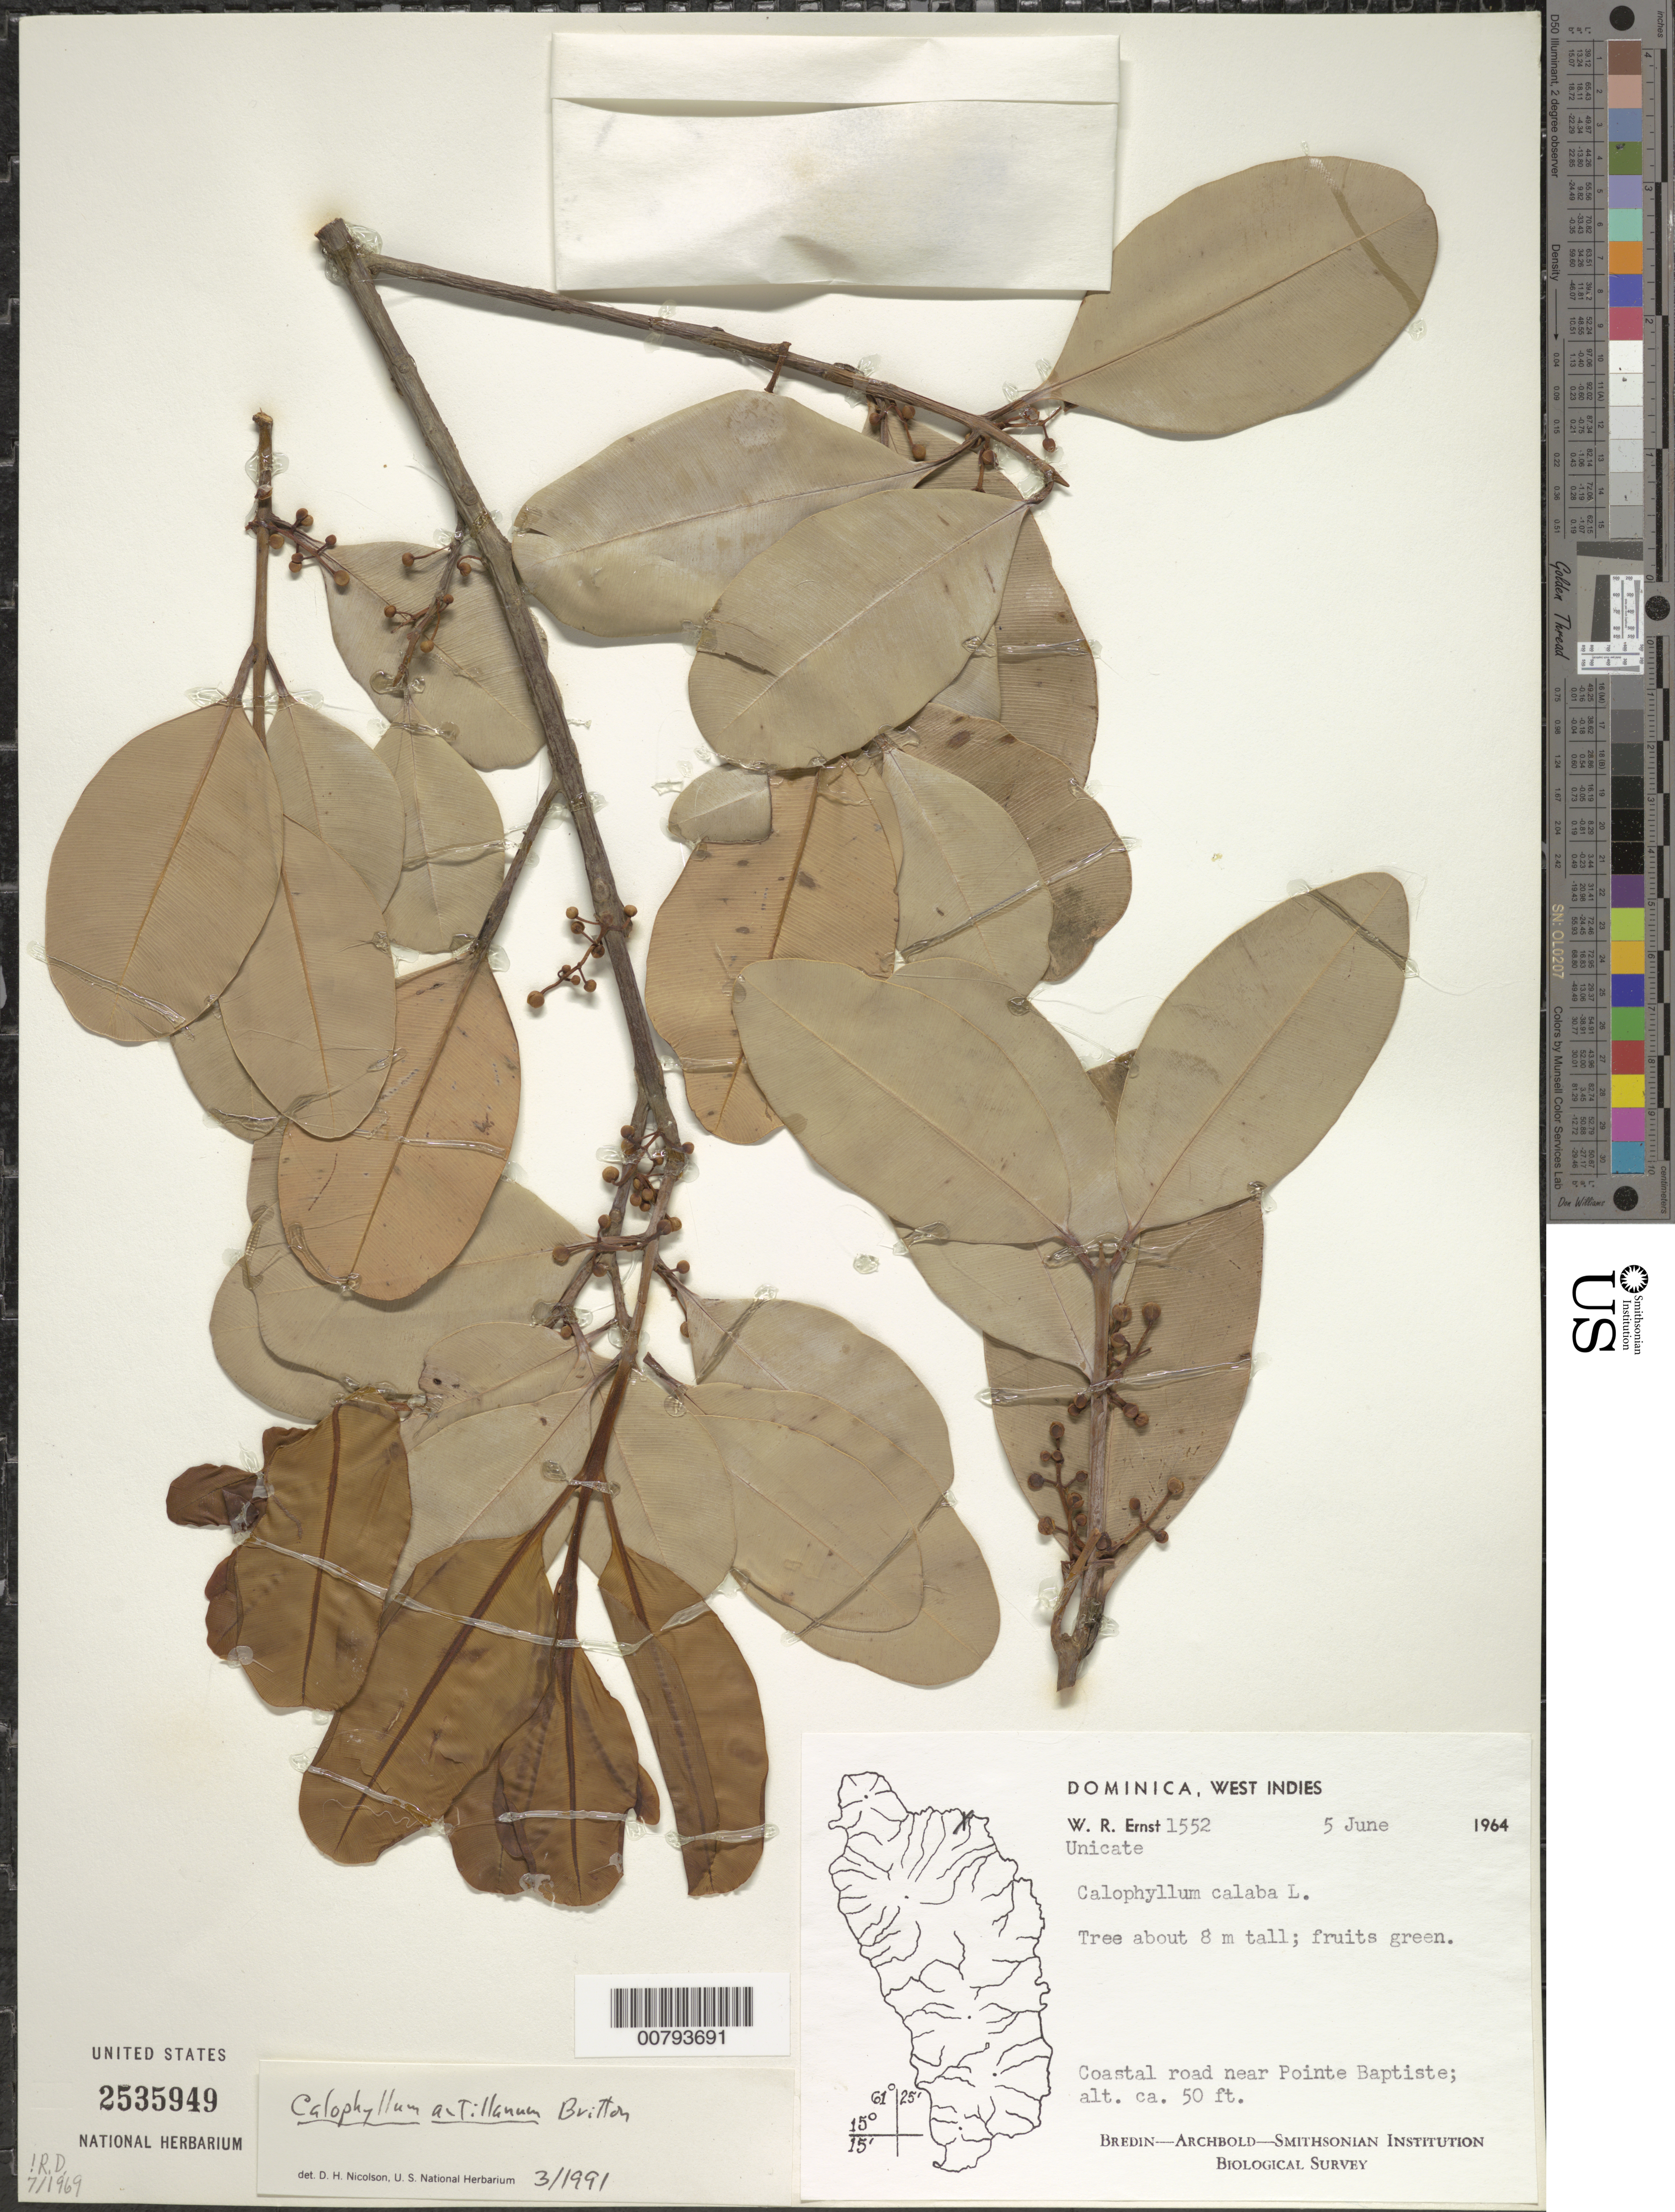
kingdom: Plantae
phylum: Tracheophyta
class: Magnoliopsida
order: Malpighiales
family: Calophyllaceae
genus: Calophyllum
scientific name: Calophyllum calaba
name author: L.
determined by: Nicolson, Dan H.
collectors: W. R. Ernst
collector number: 1552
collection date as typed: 05 Jun 1964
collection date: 1964-06-05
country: Dominica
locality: Coastal road near Pointe Baptiste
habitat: Coastal, roadside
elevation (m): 15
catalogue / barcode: US 2535949